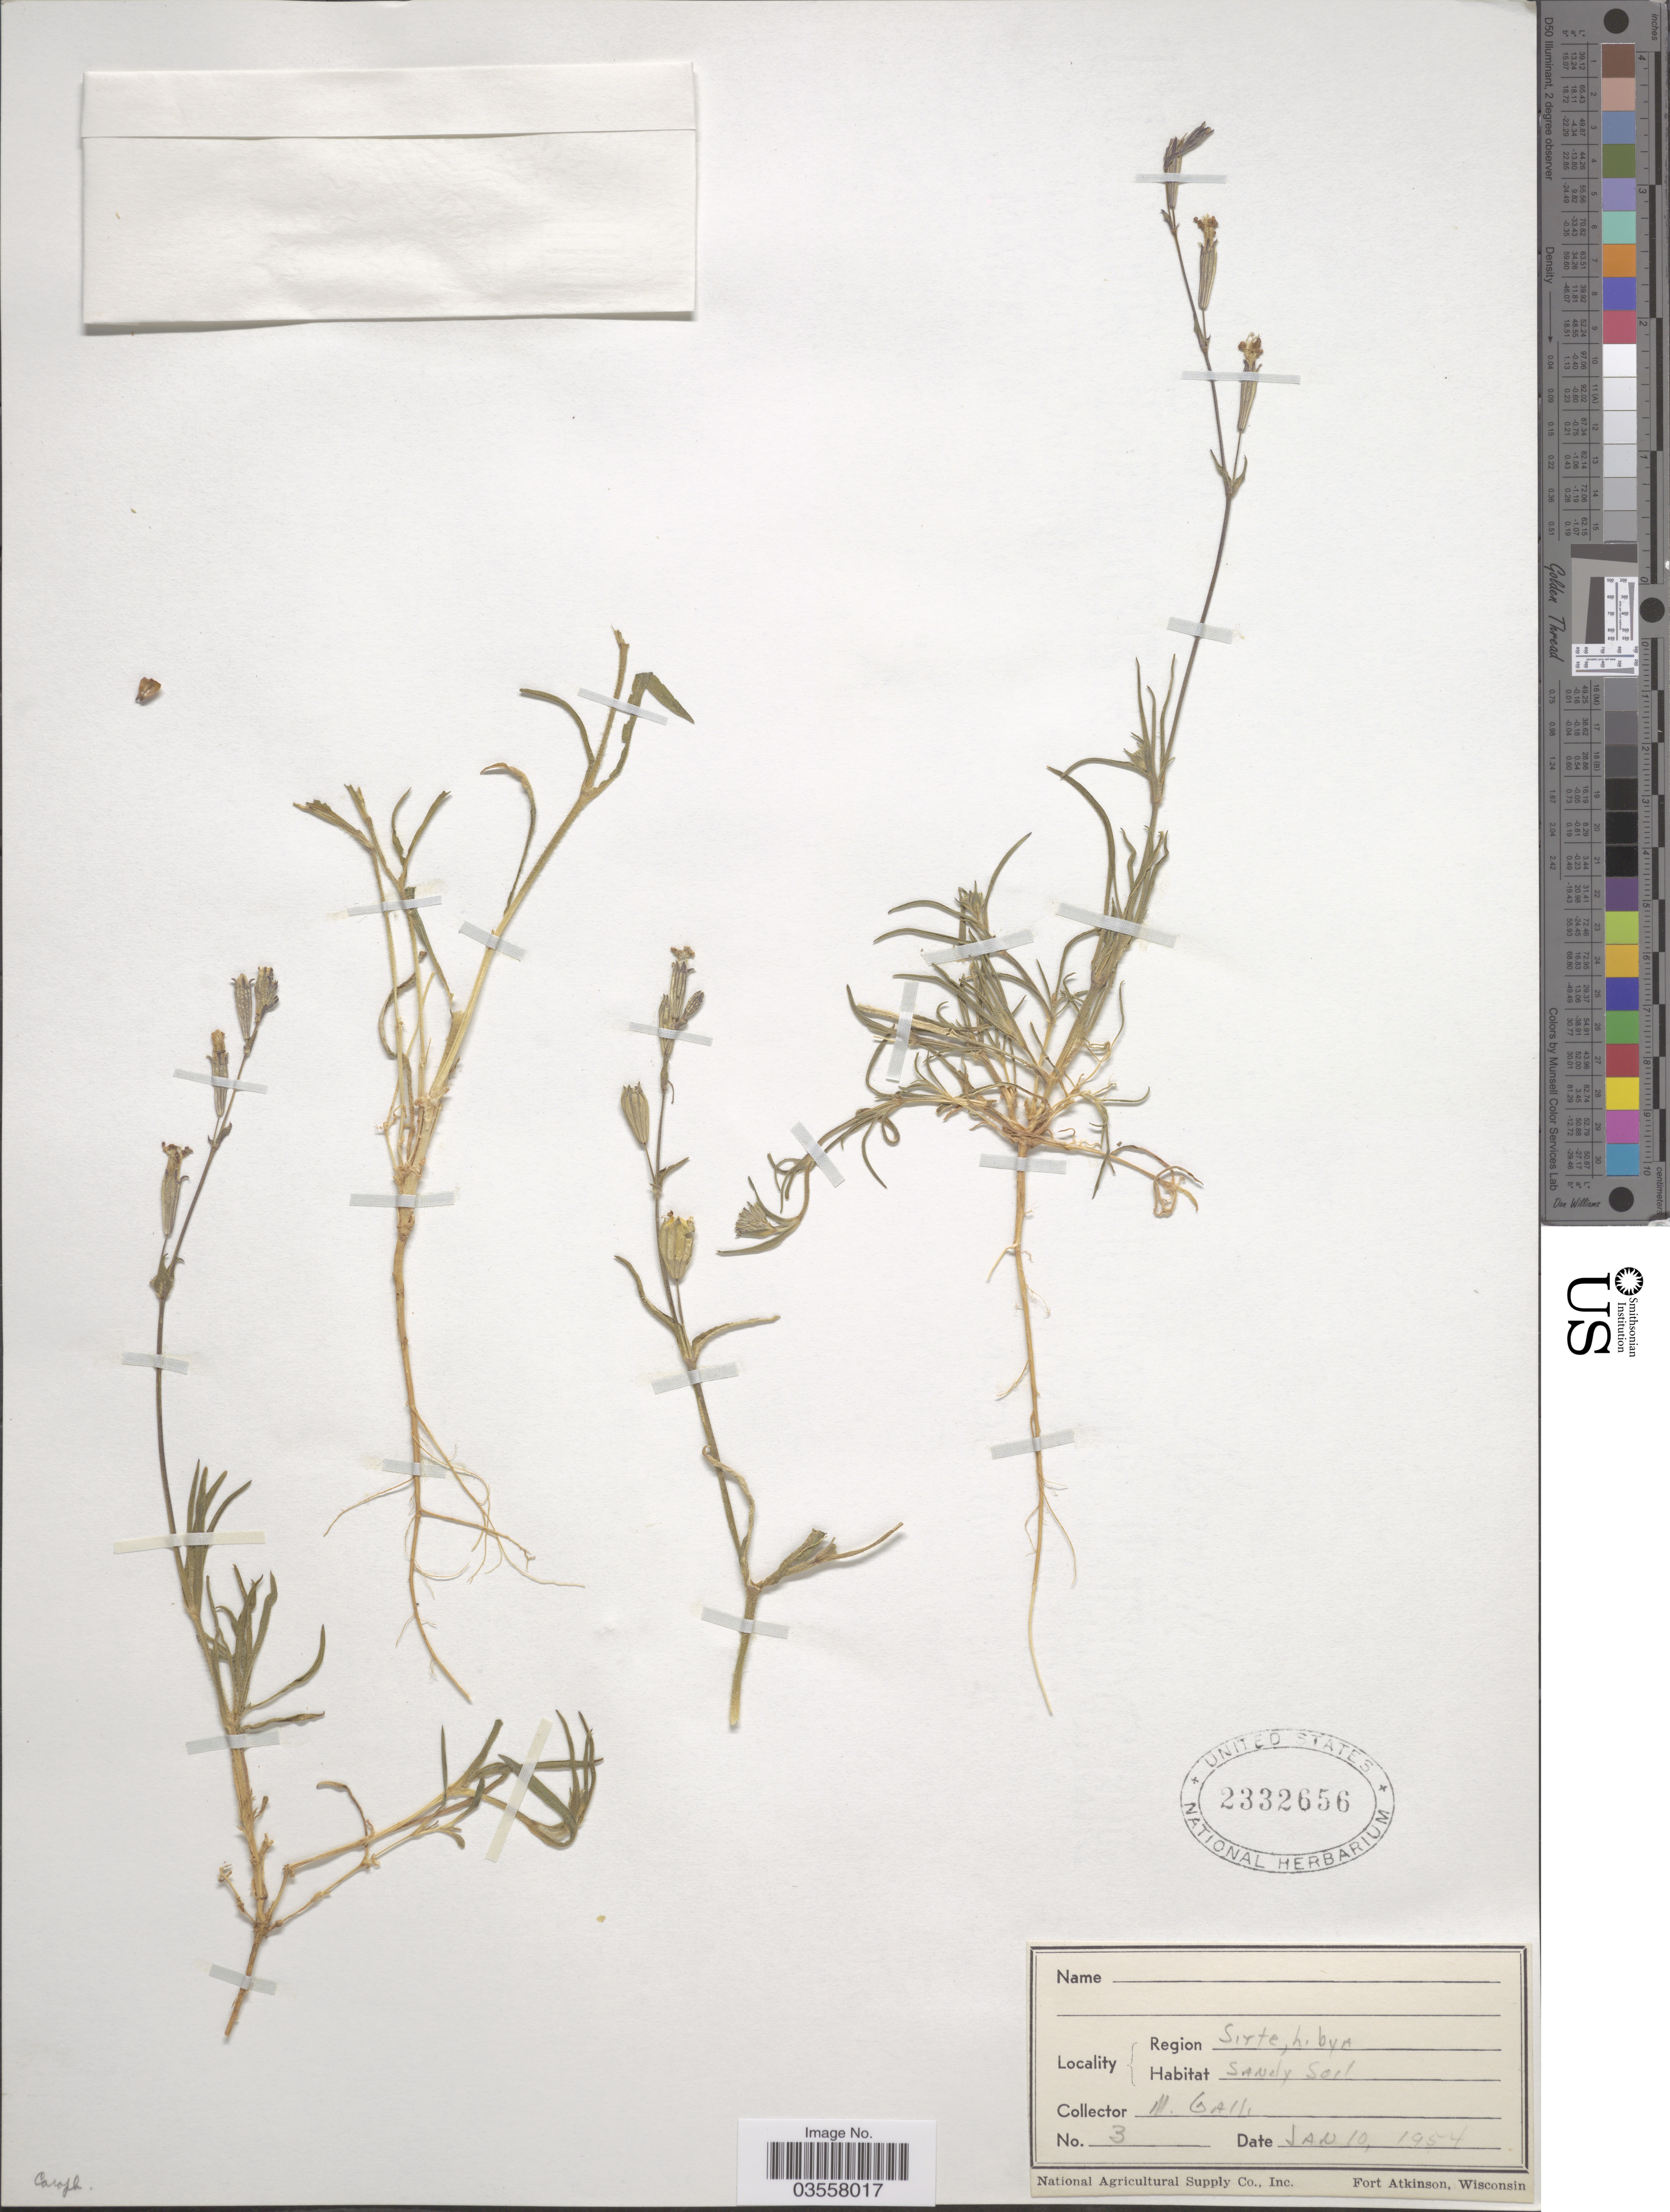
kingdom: Plantae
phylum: Tracheophyta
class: Magnoliopsida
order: Caryophyllales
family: Caryophyllaceae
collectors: M. Galli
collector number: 3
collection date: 1954-01-10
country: Libya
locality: Region Sirte.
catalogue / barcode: US 2332656